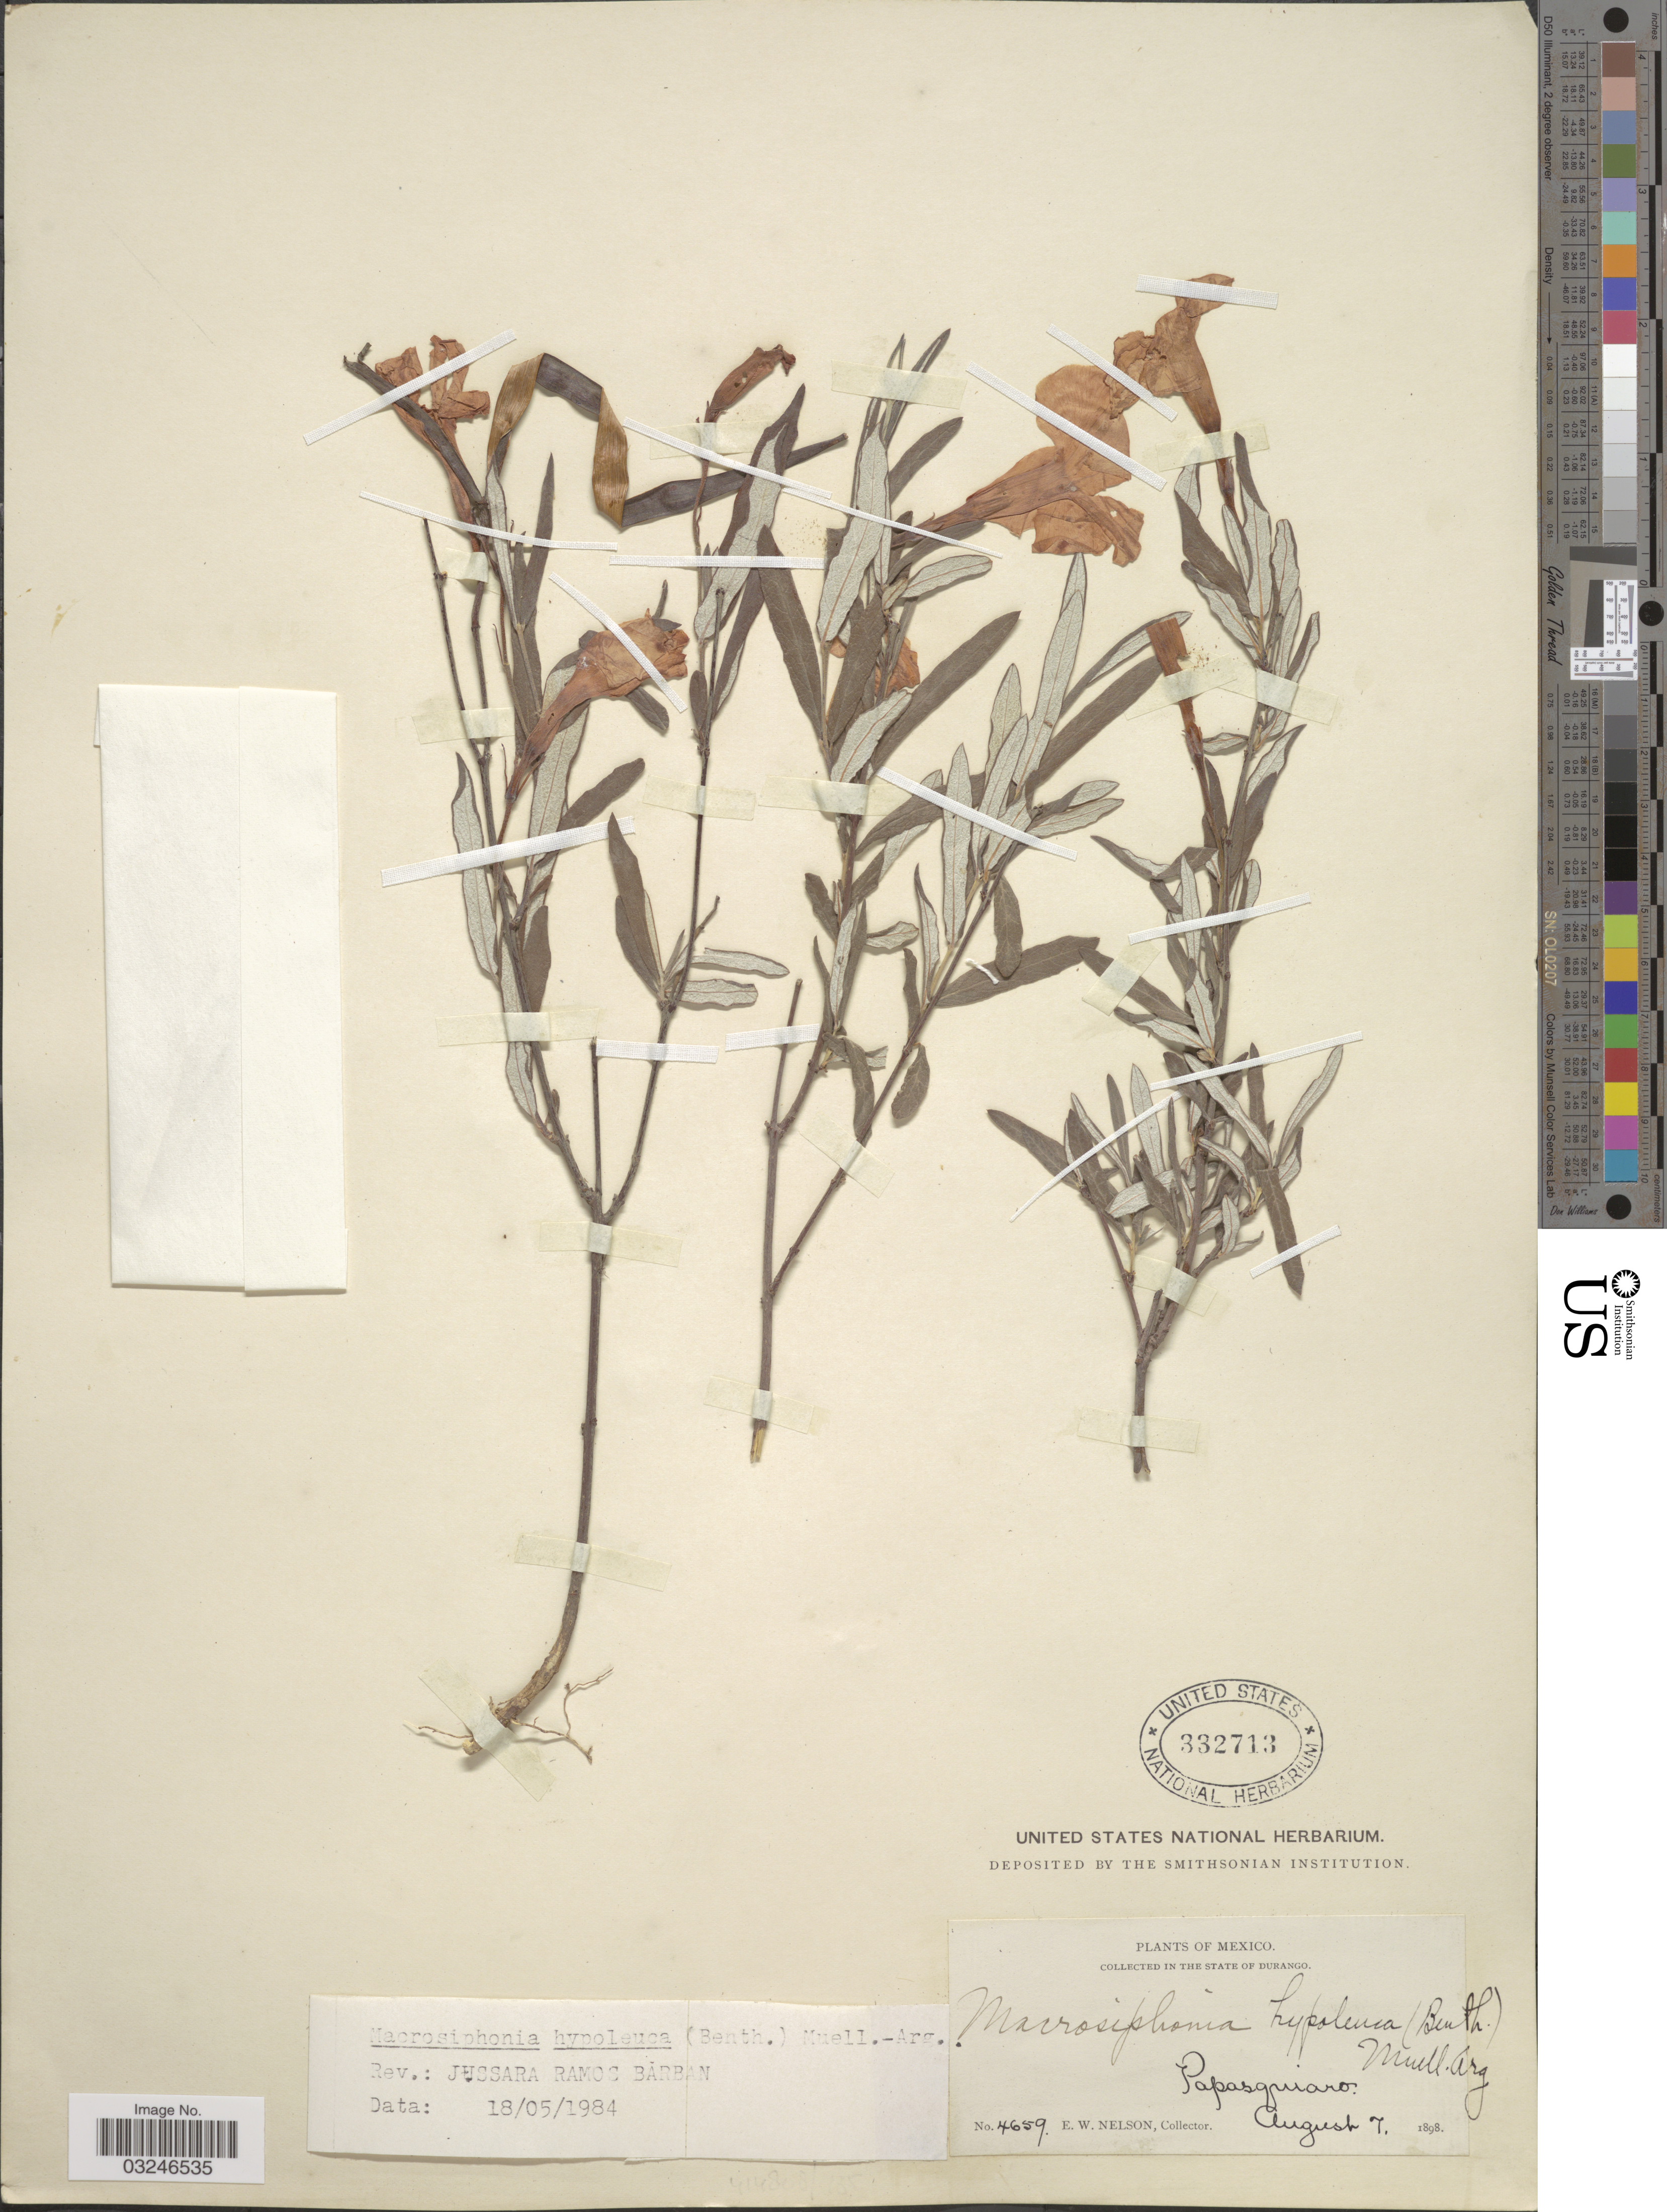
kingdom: Plantae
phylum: Tracheophyta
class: Magnoliopsida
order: Gentianales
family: Apocynaceae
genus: Macrosiphonia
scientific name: Macrosiphonia hypoleuca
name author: (Benth.) Müll. Arg.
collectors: E. W. Nelson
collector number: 4659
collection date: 1898-08-07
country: Mexico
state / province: Durango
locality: In the State of Durango. Papasquiaro.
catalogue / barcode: US 332713